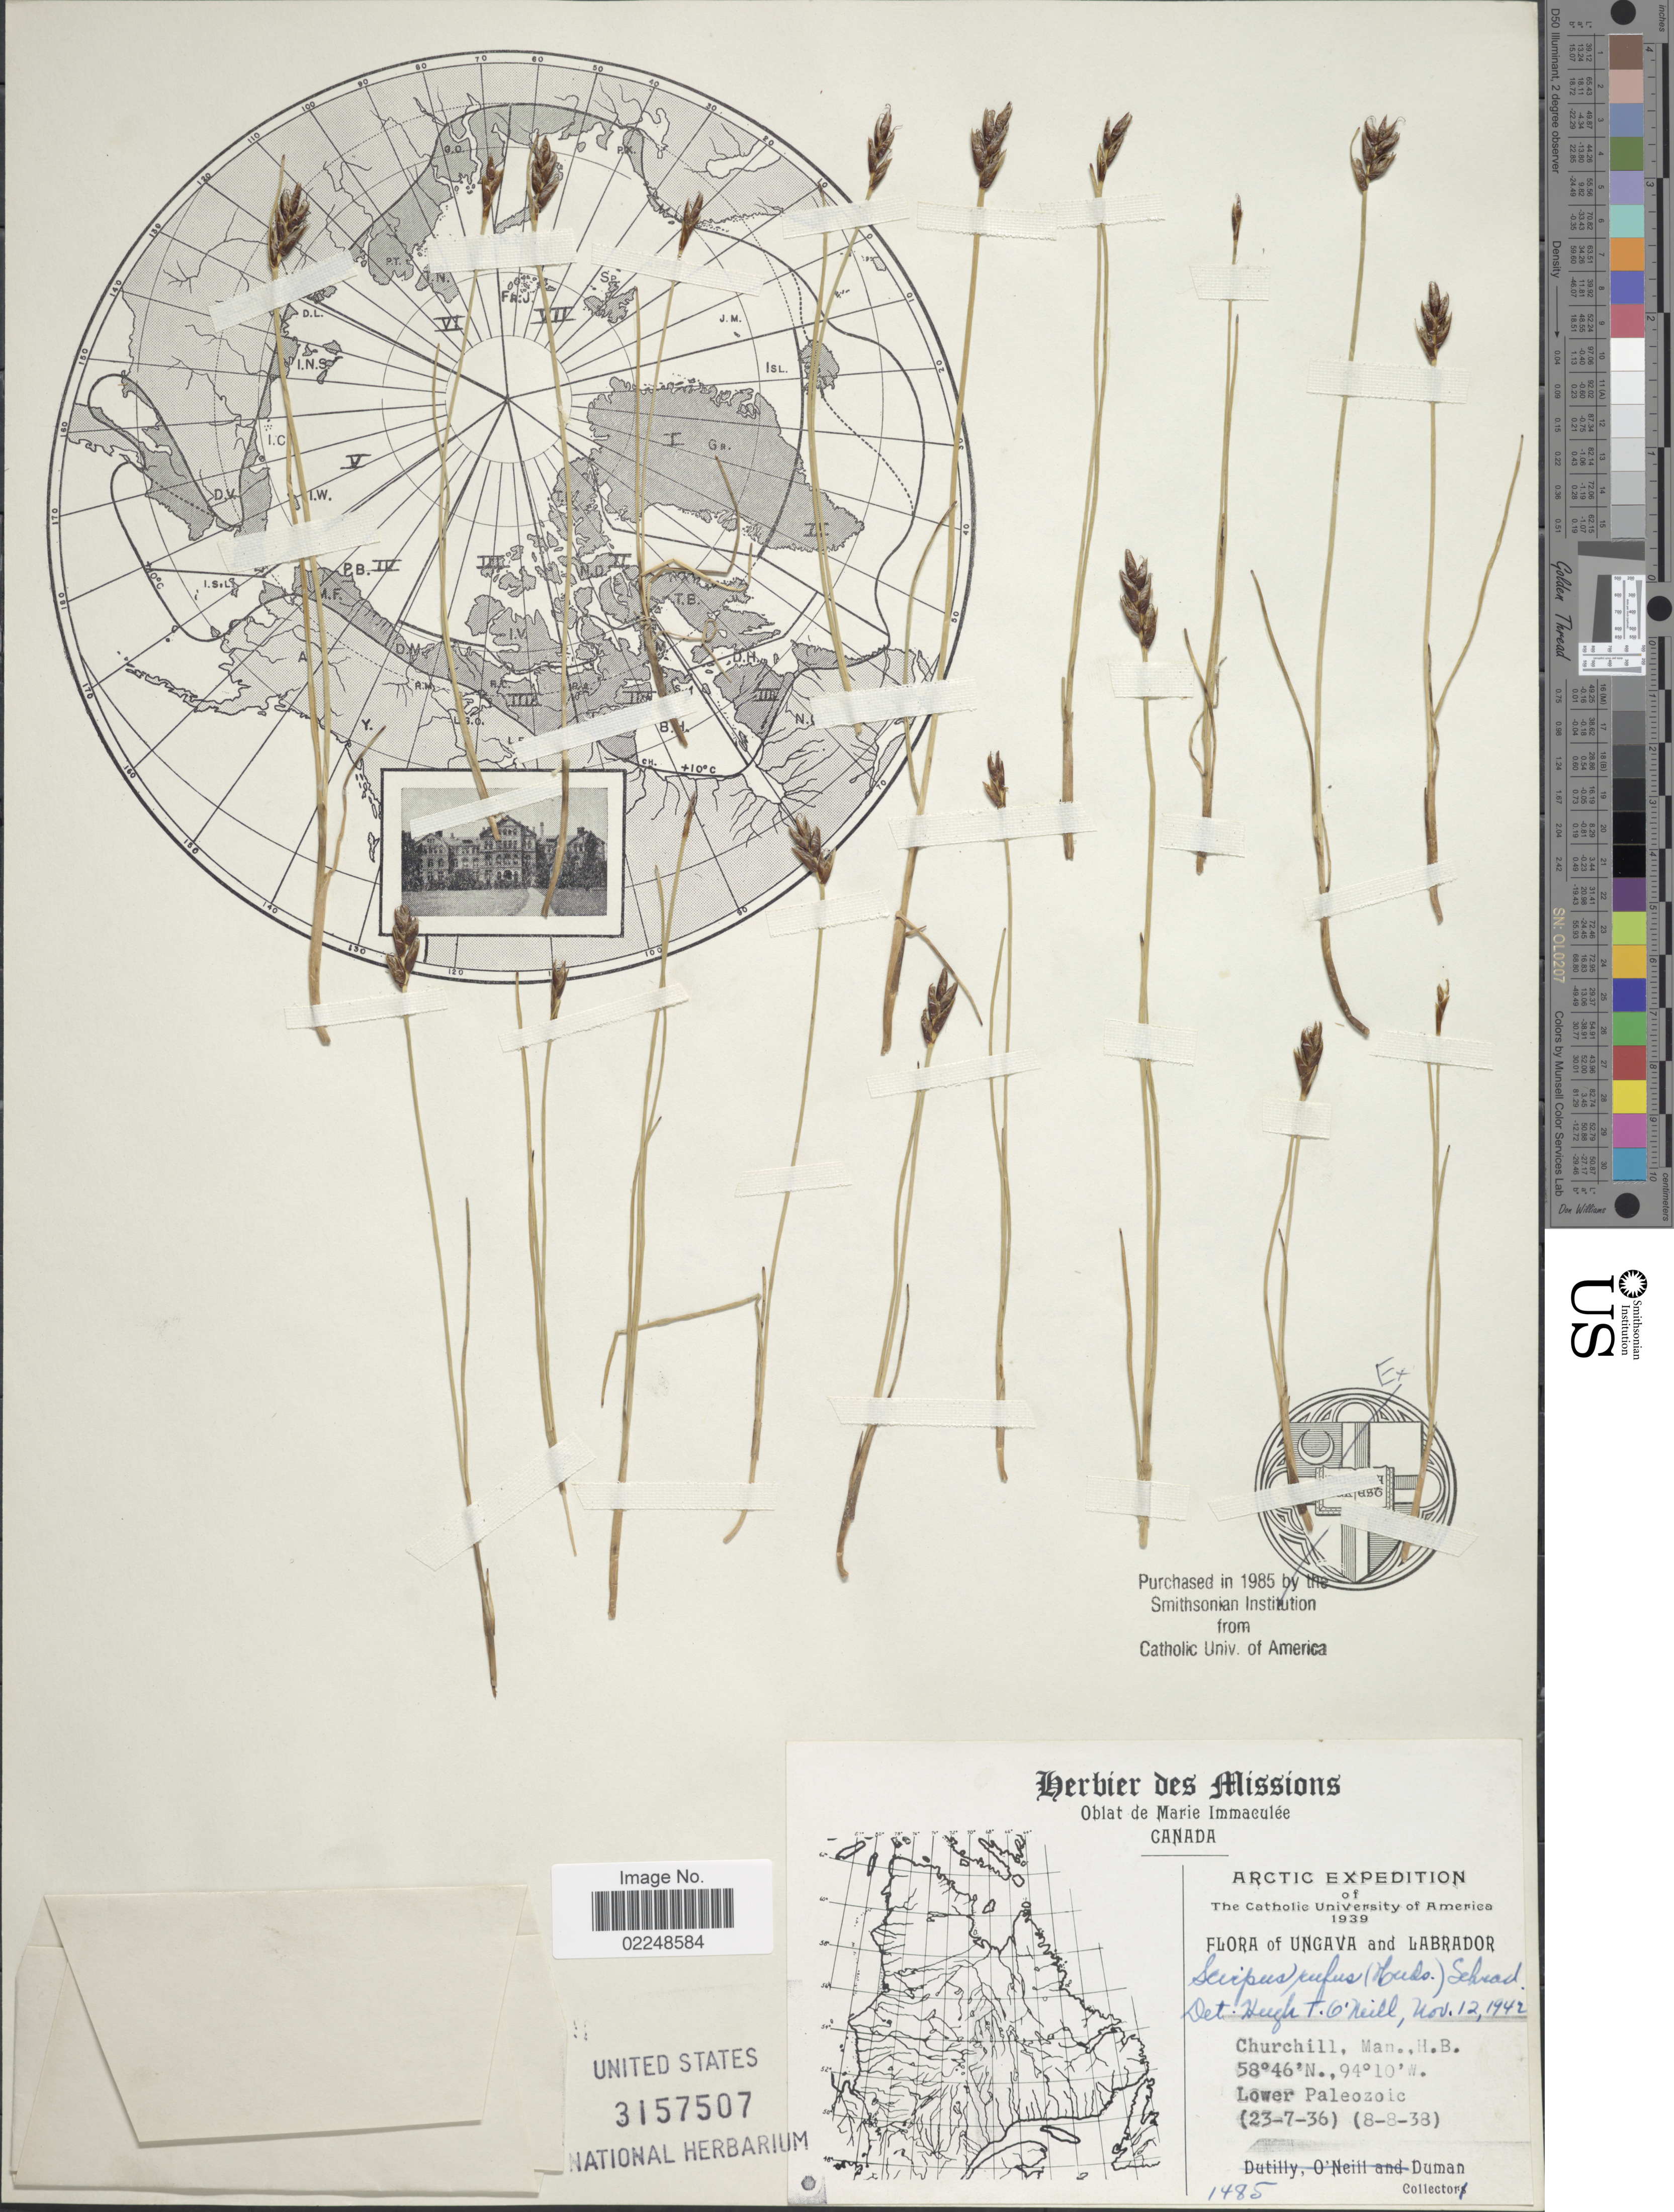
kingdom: Plantae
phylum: Tracheophyta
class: Liliopsida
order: Poales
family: Cyperaceae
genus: Blysmopsis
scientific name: Blysmopsis rufa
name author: (Huds.) Oteng-Yeb.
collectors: -. Duman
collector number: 1485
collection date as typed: Transcribed d/m/y: 23/7/36 to 8/8/38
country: Canada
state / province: Newfoundland and Labrador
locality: Ungava and Labrador, Lower Paleozoic, Churchill, Man. H.B.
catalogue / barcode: US 3157507